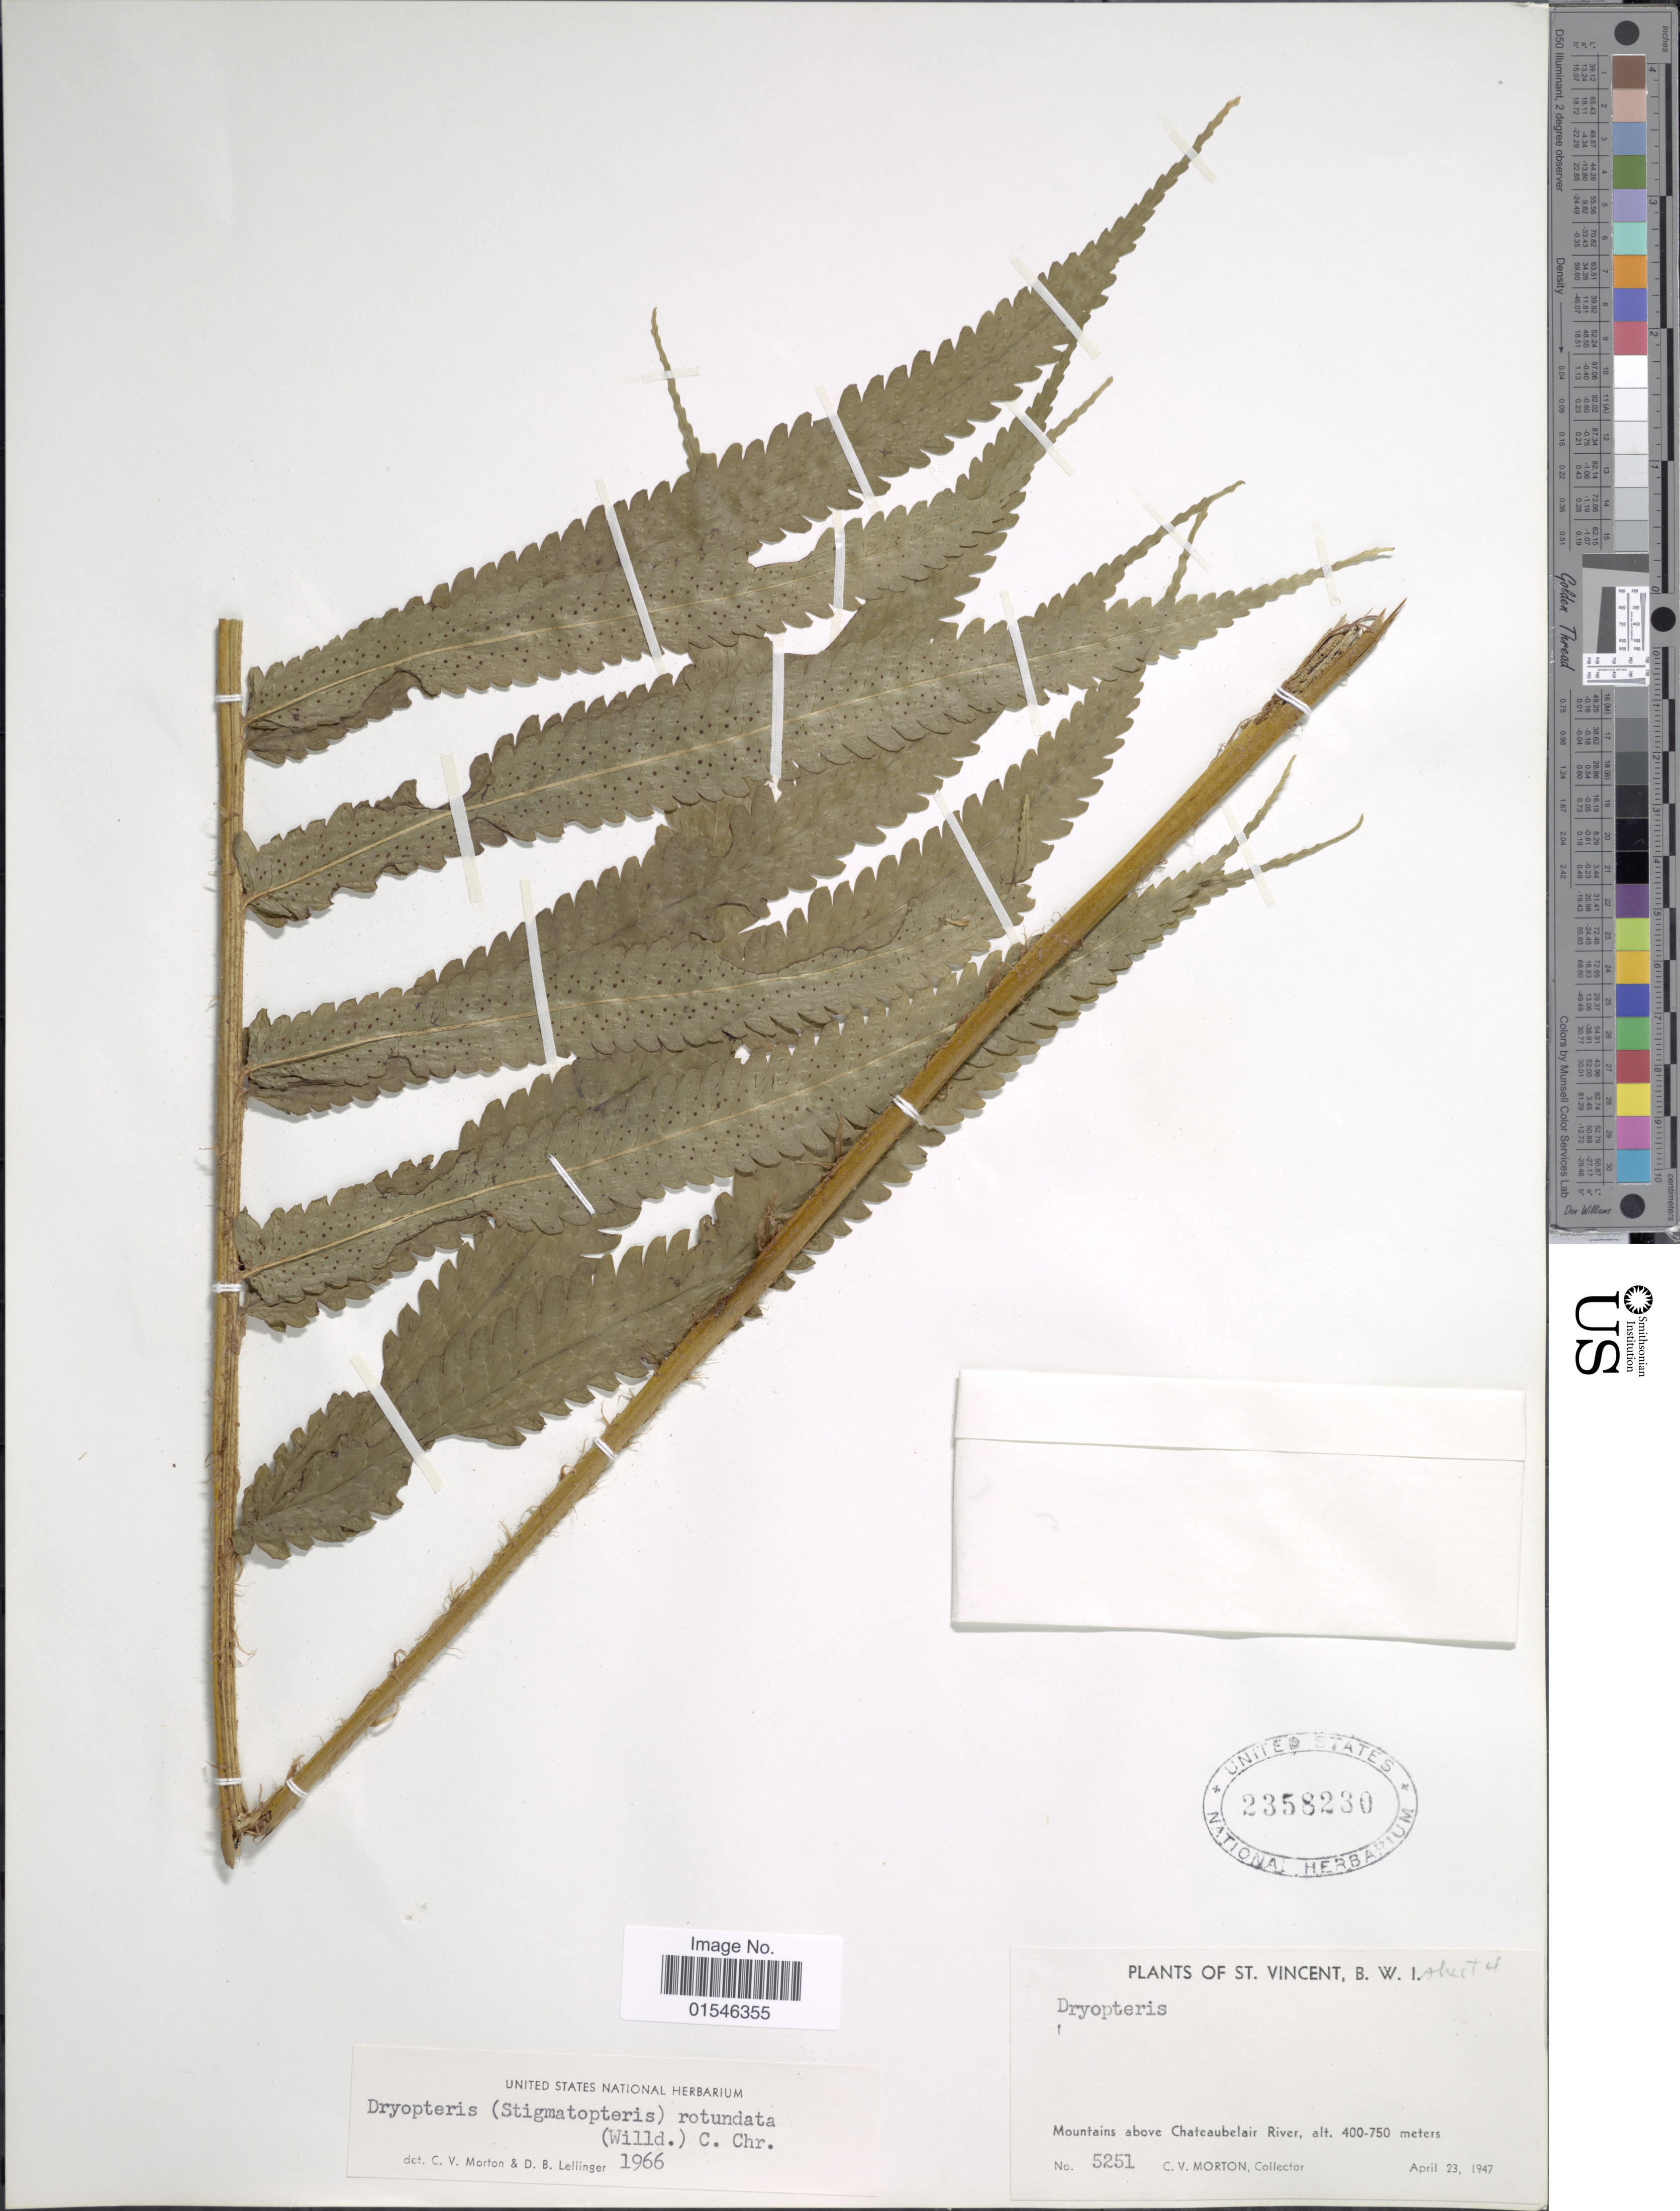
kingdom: Plantae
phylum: Tracheophyta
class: Polypodiopsida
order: Polypodiales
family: Dryopteridaceae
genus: Stigmatopteris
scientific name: Stigmatopteris rotundata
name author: (Willd.) C. Chr.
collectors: C. V. Morton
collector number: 5251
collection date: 1947-04-23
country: St. Vincent - Grenadines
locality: St Vincent, B.W.I., Mountains above Chateaubelair River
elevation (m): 400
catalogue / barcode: US 2358230